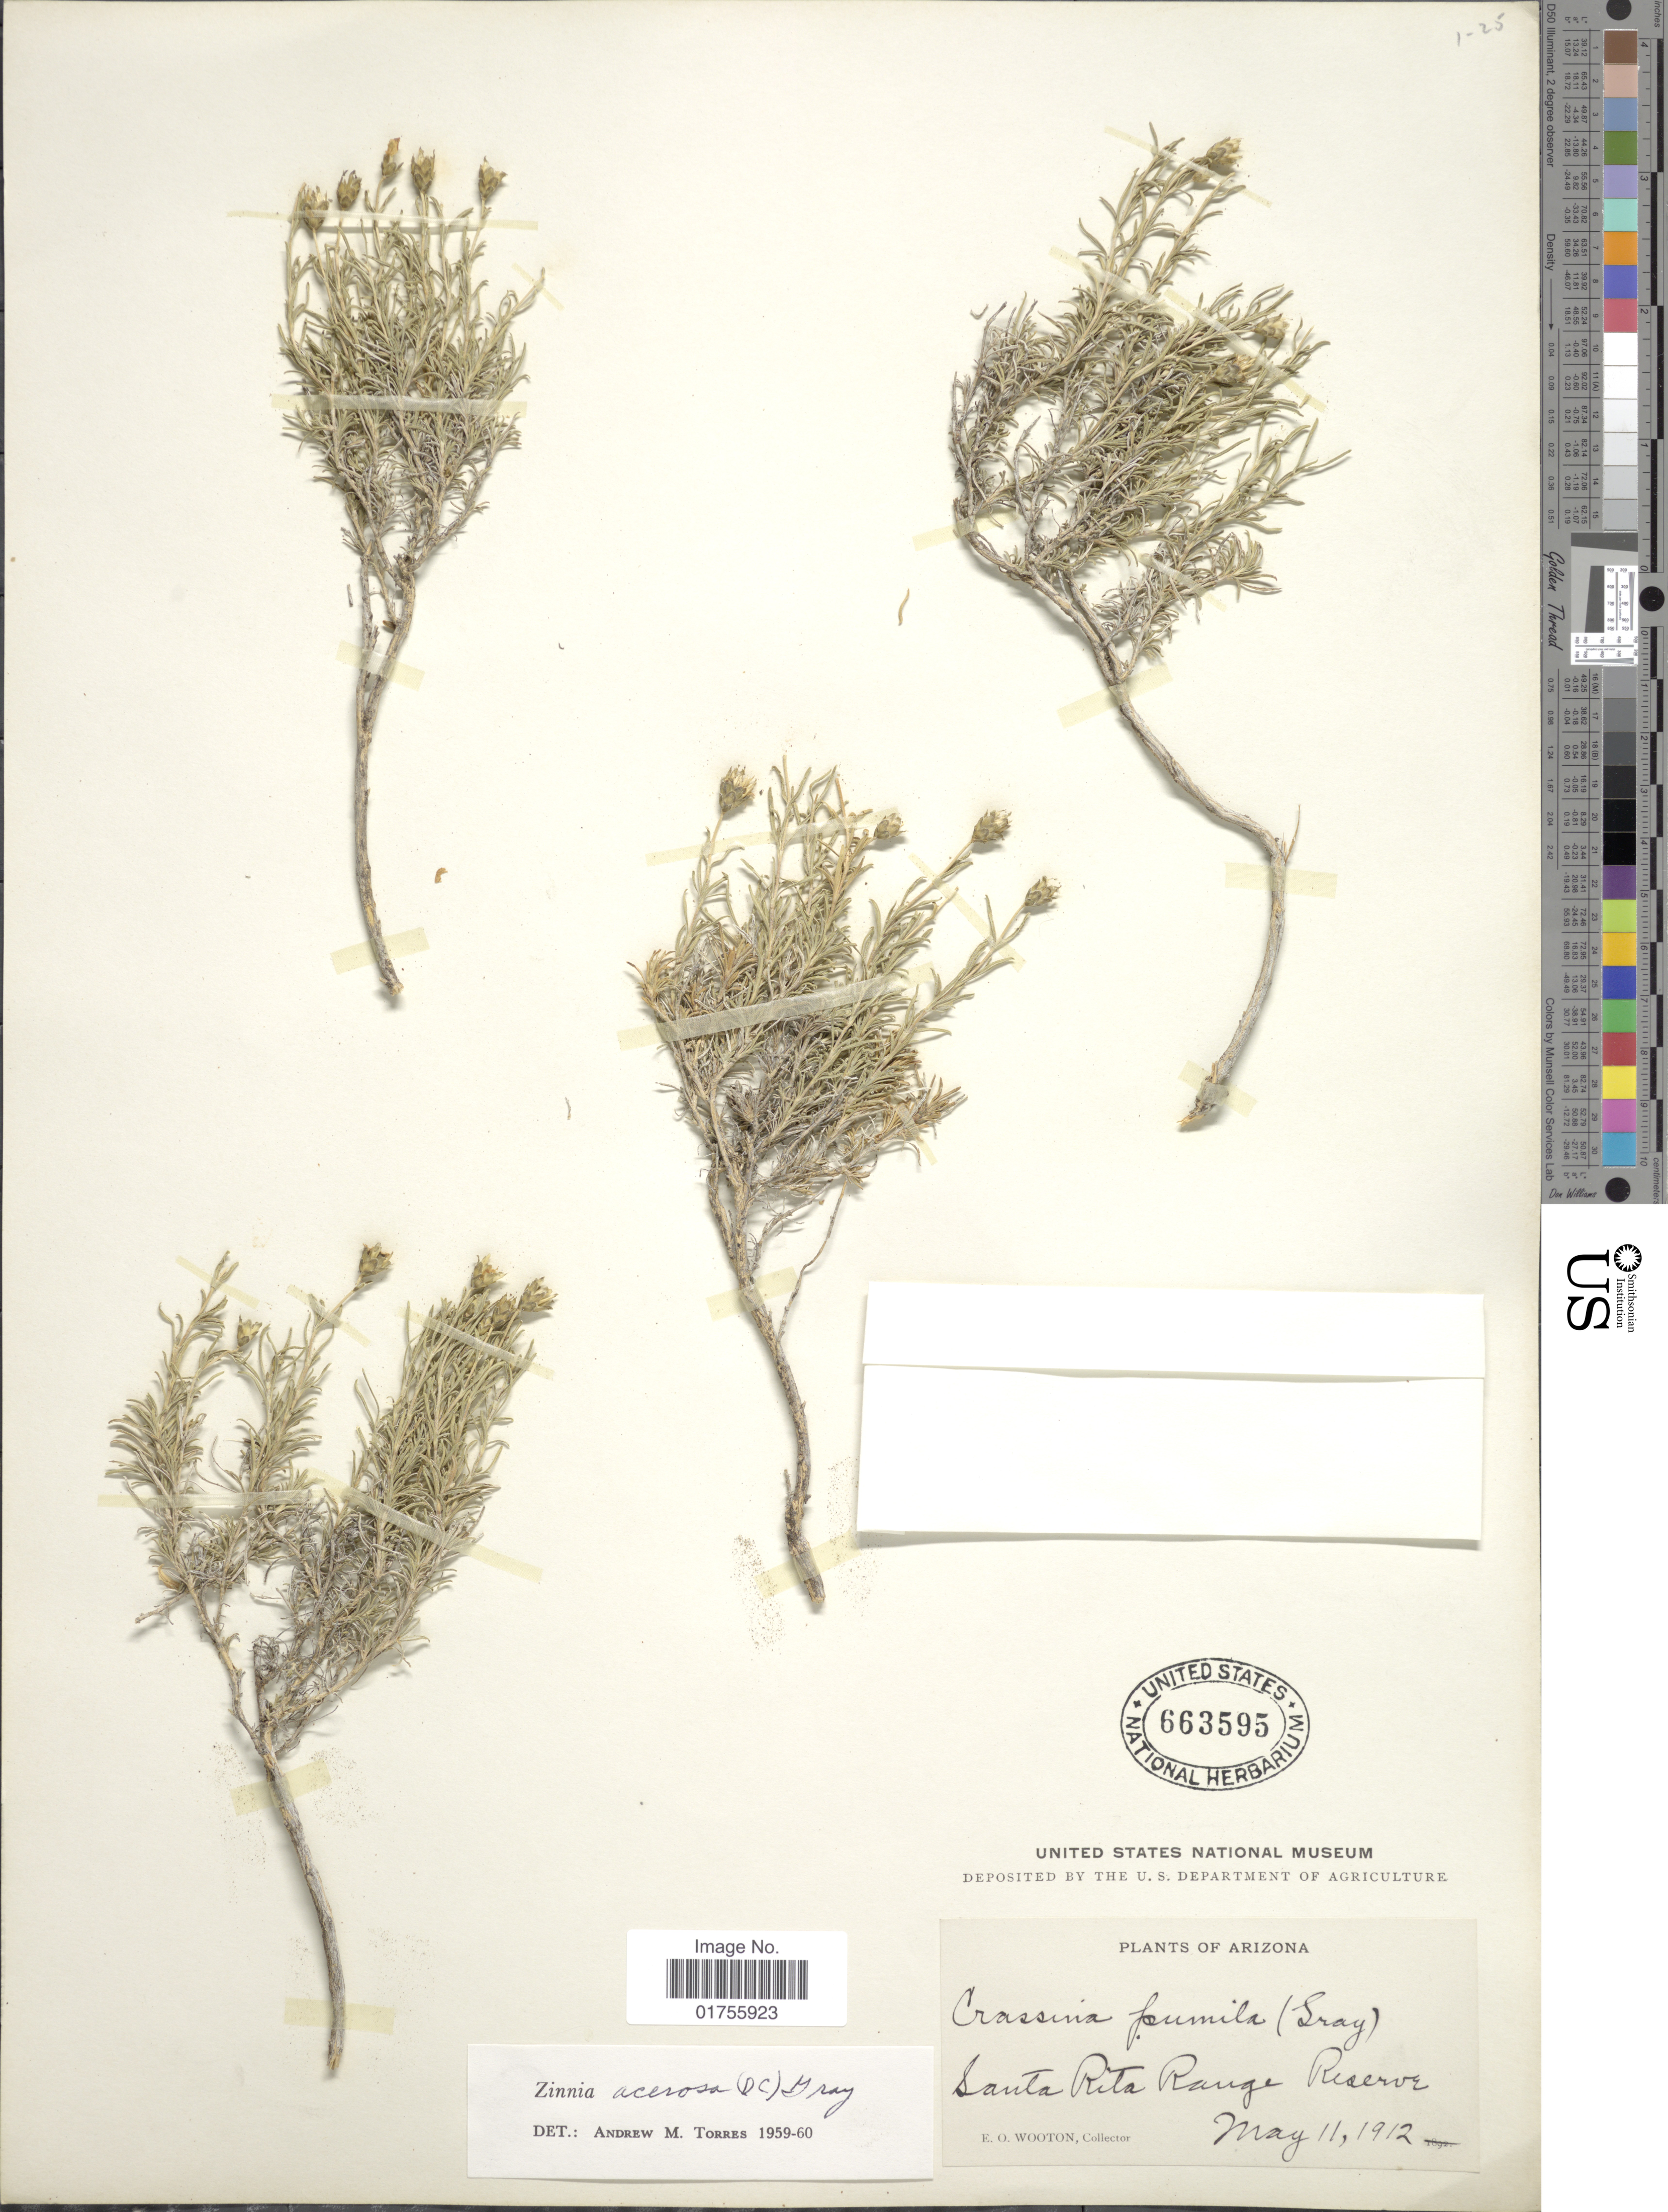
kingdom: Plantae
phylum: Tracheophyta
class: Magnoliopsida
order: Asterales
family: Asteraceae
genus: Zinnia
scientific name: Zinnia acerosa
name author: (DC.) A. Gray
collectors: E. O. Wooton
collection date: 1912-05-11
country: United States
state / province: Arizona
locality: Santa Rita Range Reserve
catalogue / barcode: US 663595